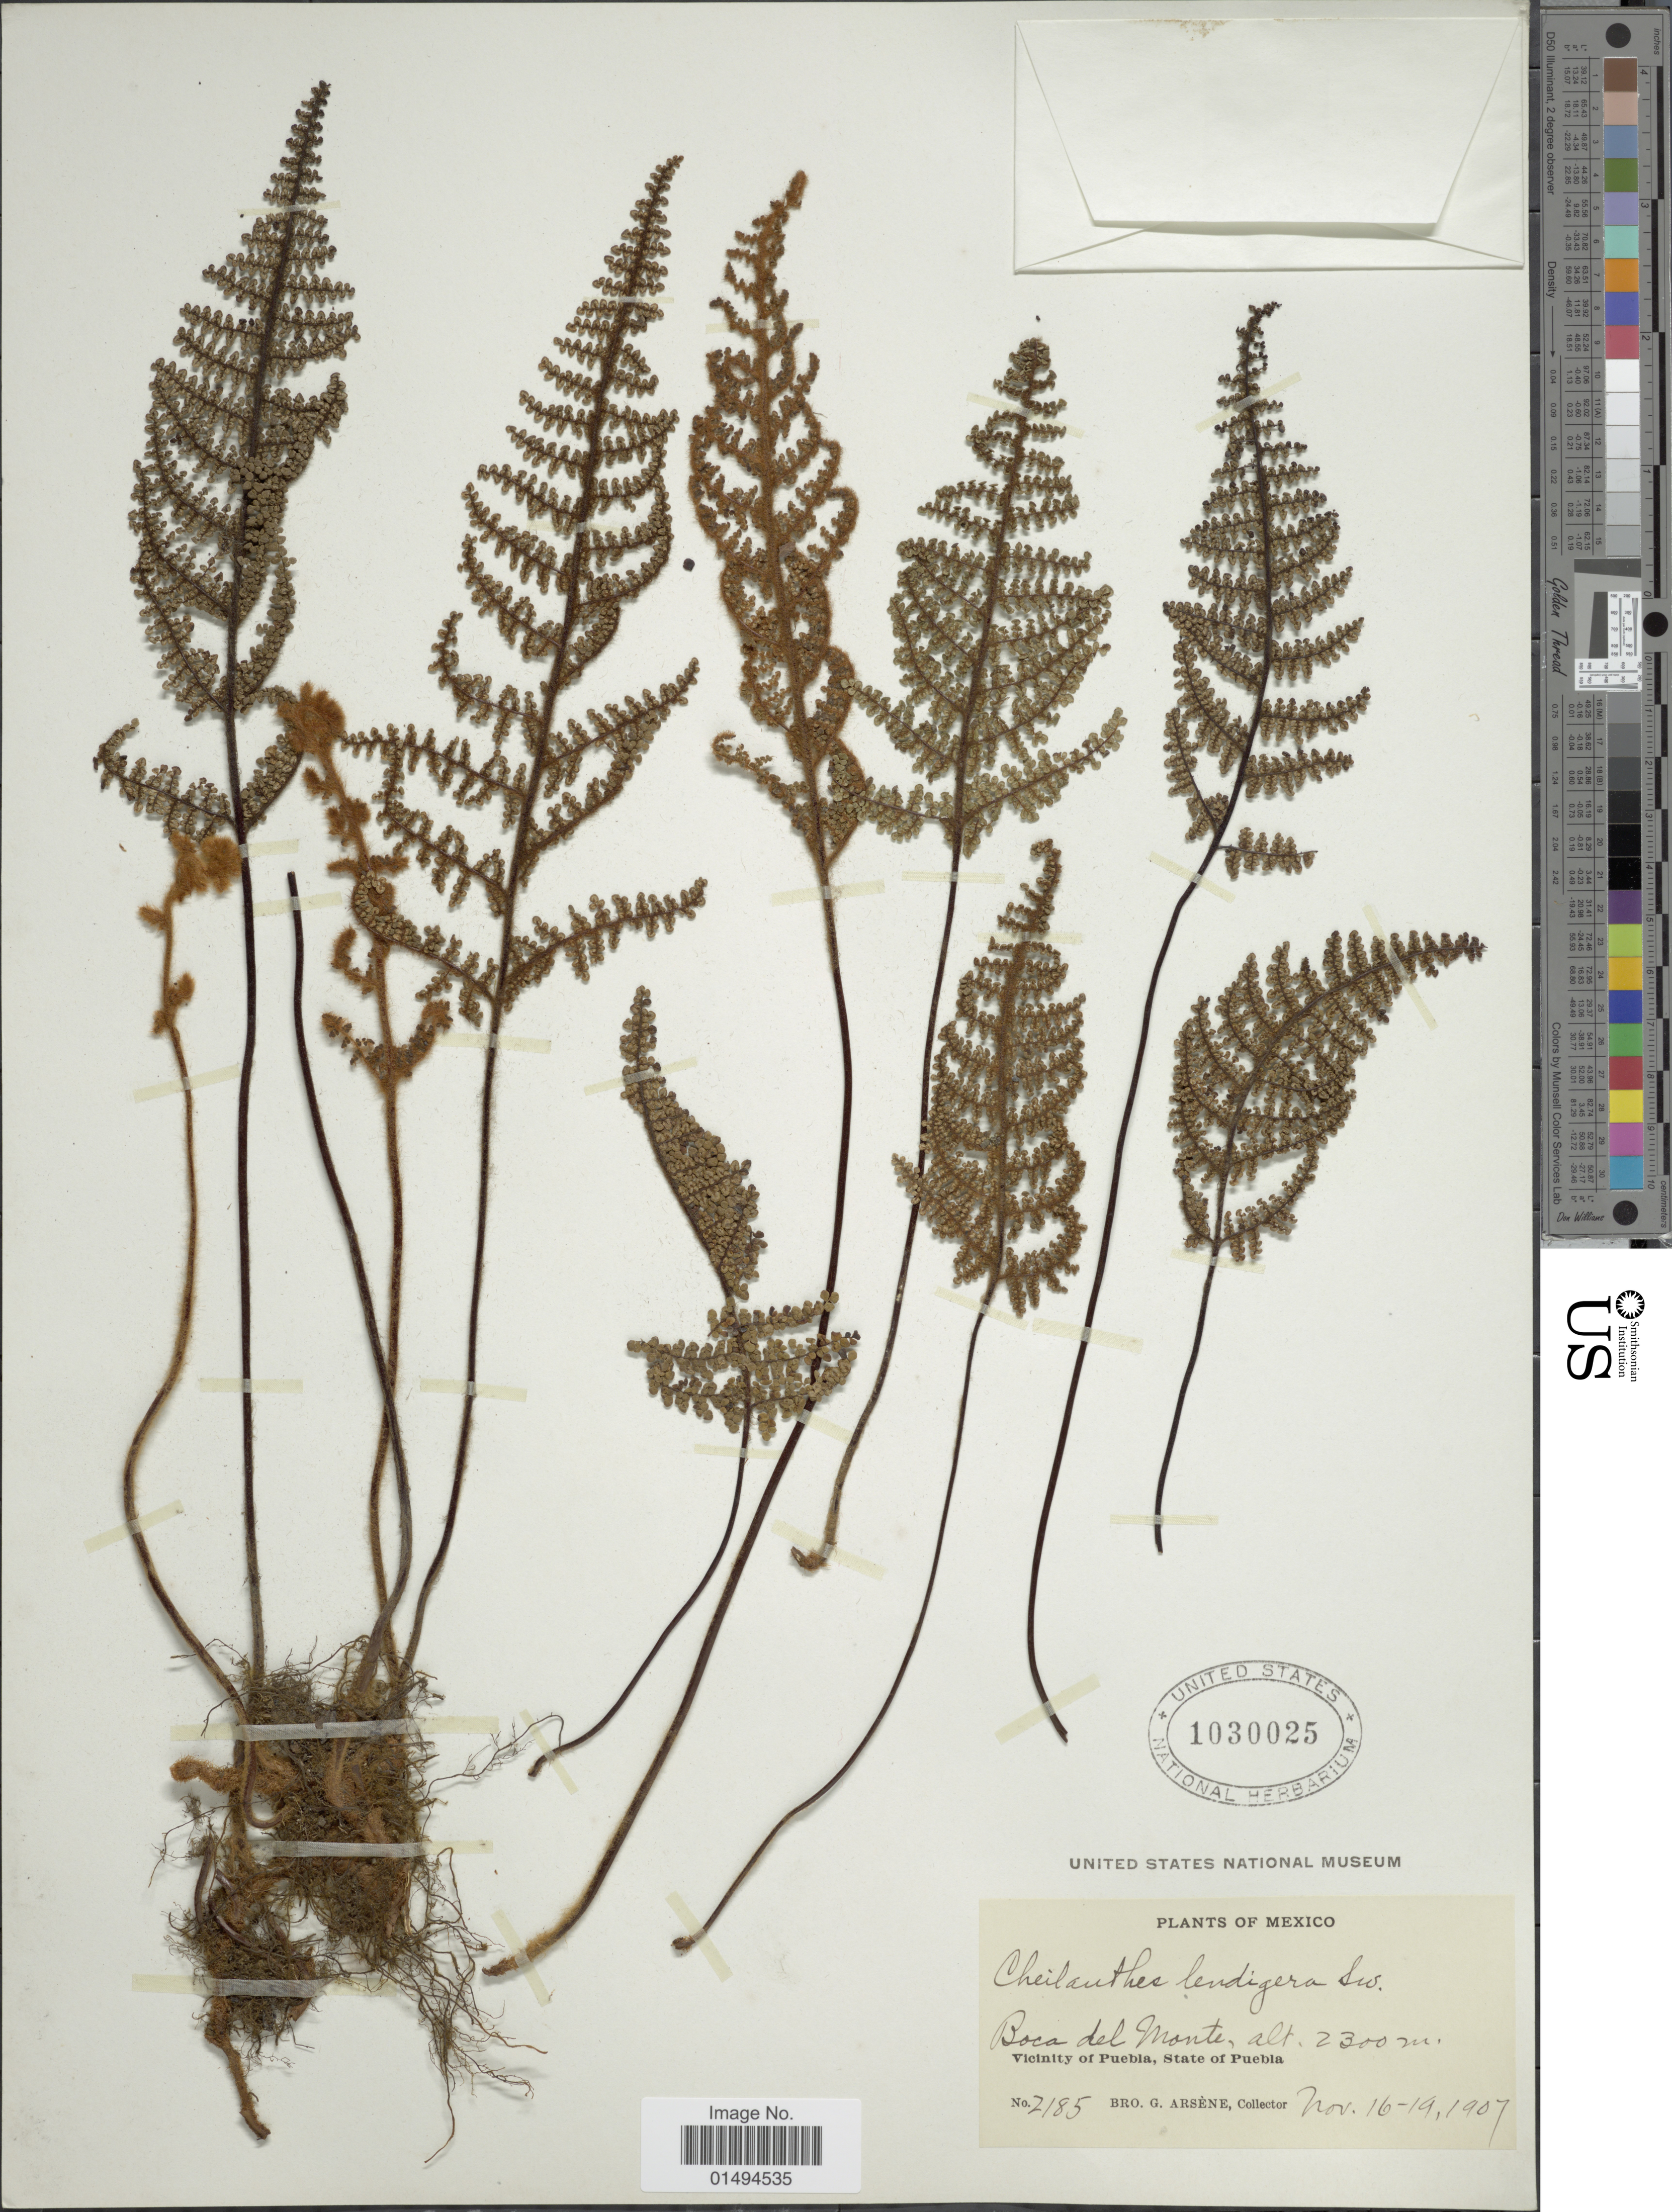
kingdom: Plantae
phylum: Tracheophyta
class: Polypodiopsida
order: Polypodiales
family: Pteridaceae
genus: Myriopteris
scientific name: Myriopteris lendigera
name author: (Cav.) J. Sm.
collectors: Bro. G. Arsène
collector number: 2185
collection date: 1907-11-16/1907-11-19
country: Mexico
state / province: Puebla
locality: Vicinity of Puebla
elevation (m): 2300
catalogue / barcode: US 1030025